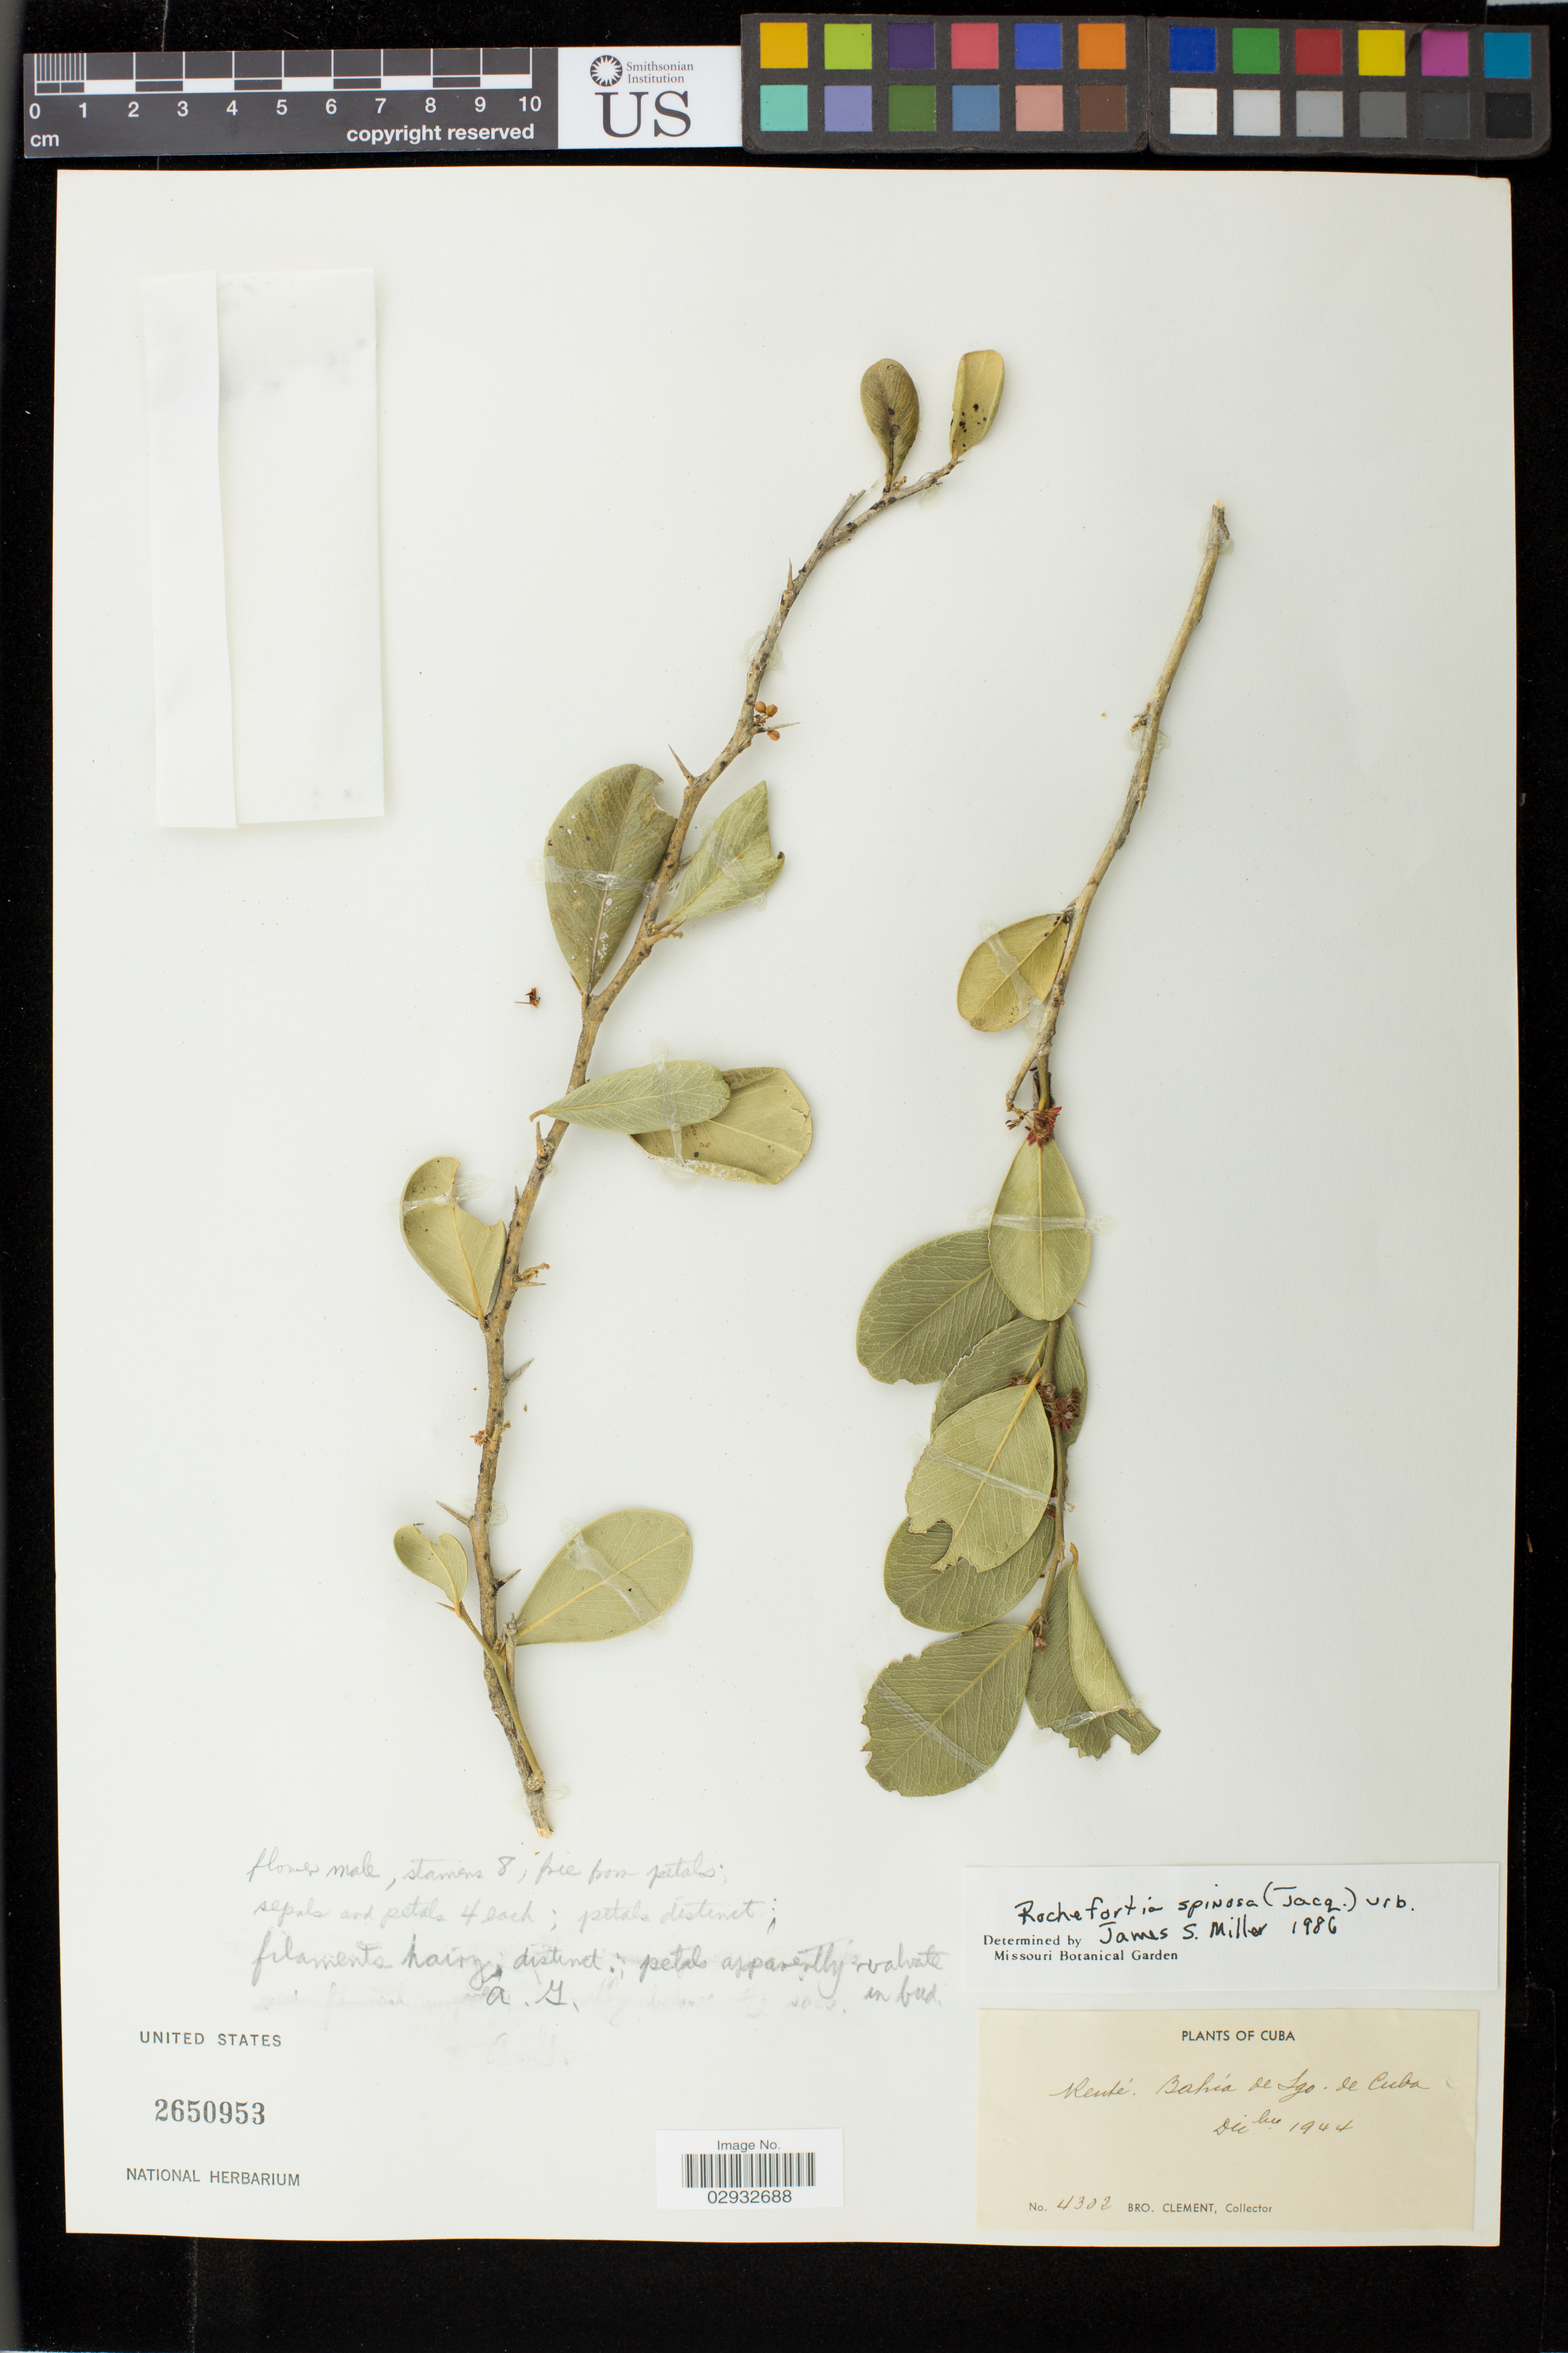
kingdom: Plantae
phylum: Tracheophyta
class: Magnoliopsida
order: Boraginales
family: Ehretiaceae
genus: Rochefortia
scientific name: Rochefortia spinosa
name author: (Jacq.) Urb.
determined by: Miller, James S., (MO), Missouri Botanical Garden (UNITED STATES)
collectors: B. Clement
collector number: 4302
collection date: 1944-12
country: Cuba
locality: Rente Bahia de Igo. Cuba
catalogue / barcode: US 2650953